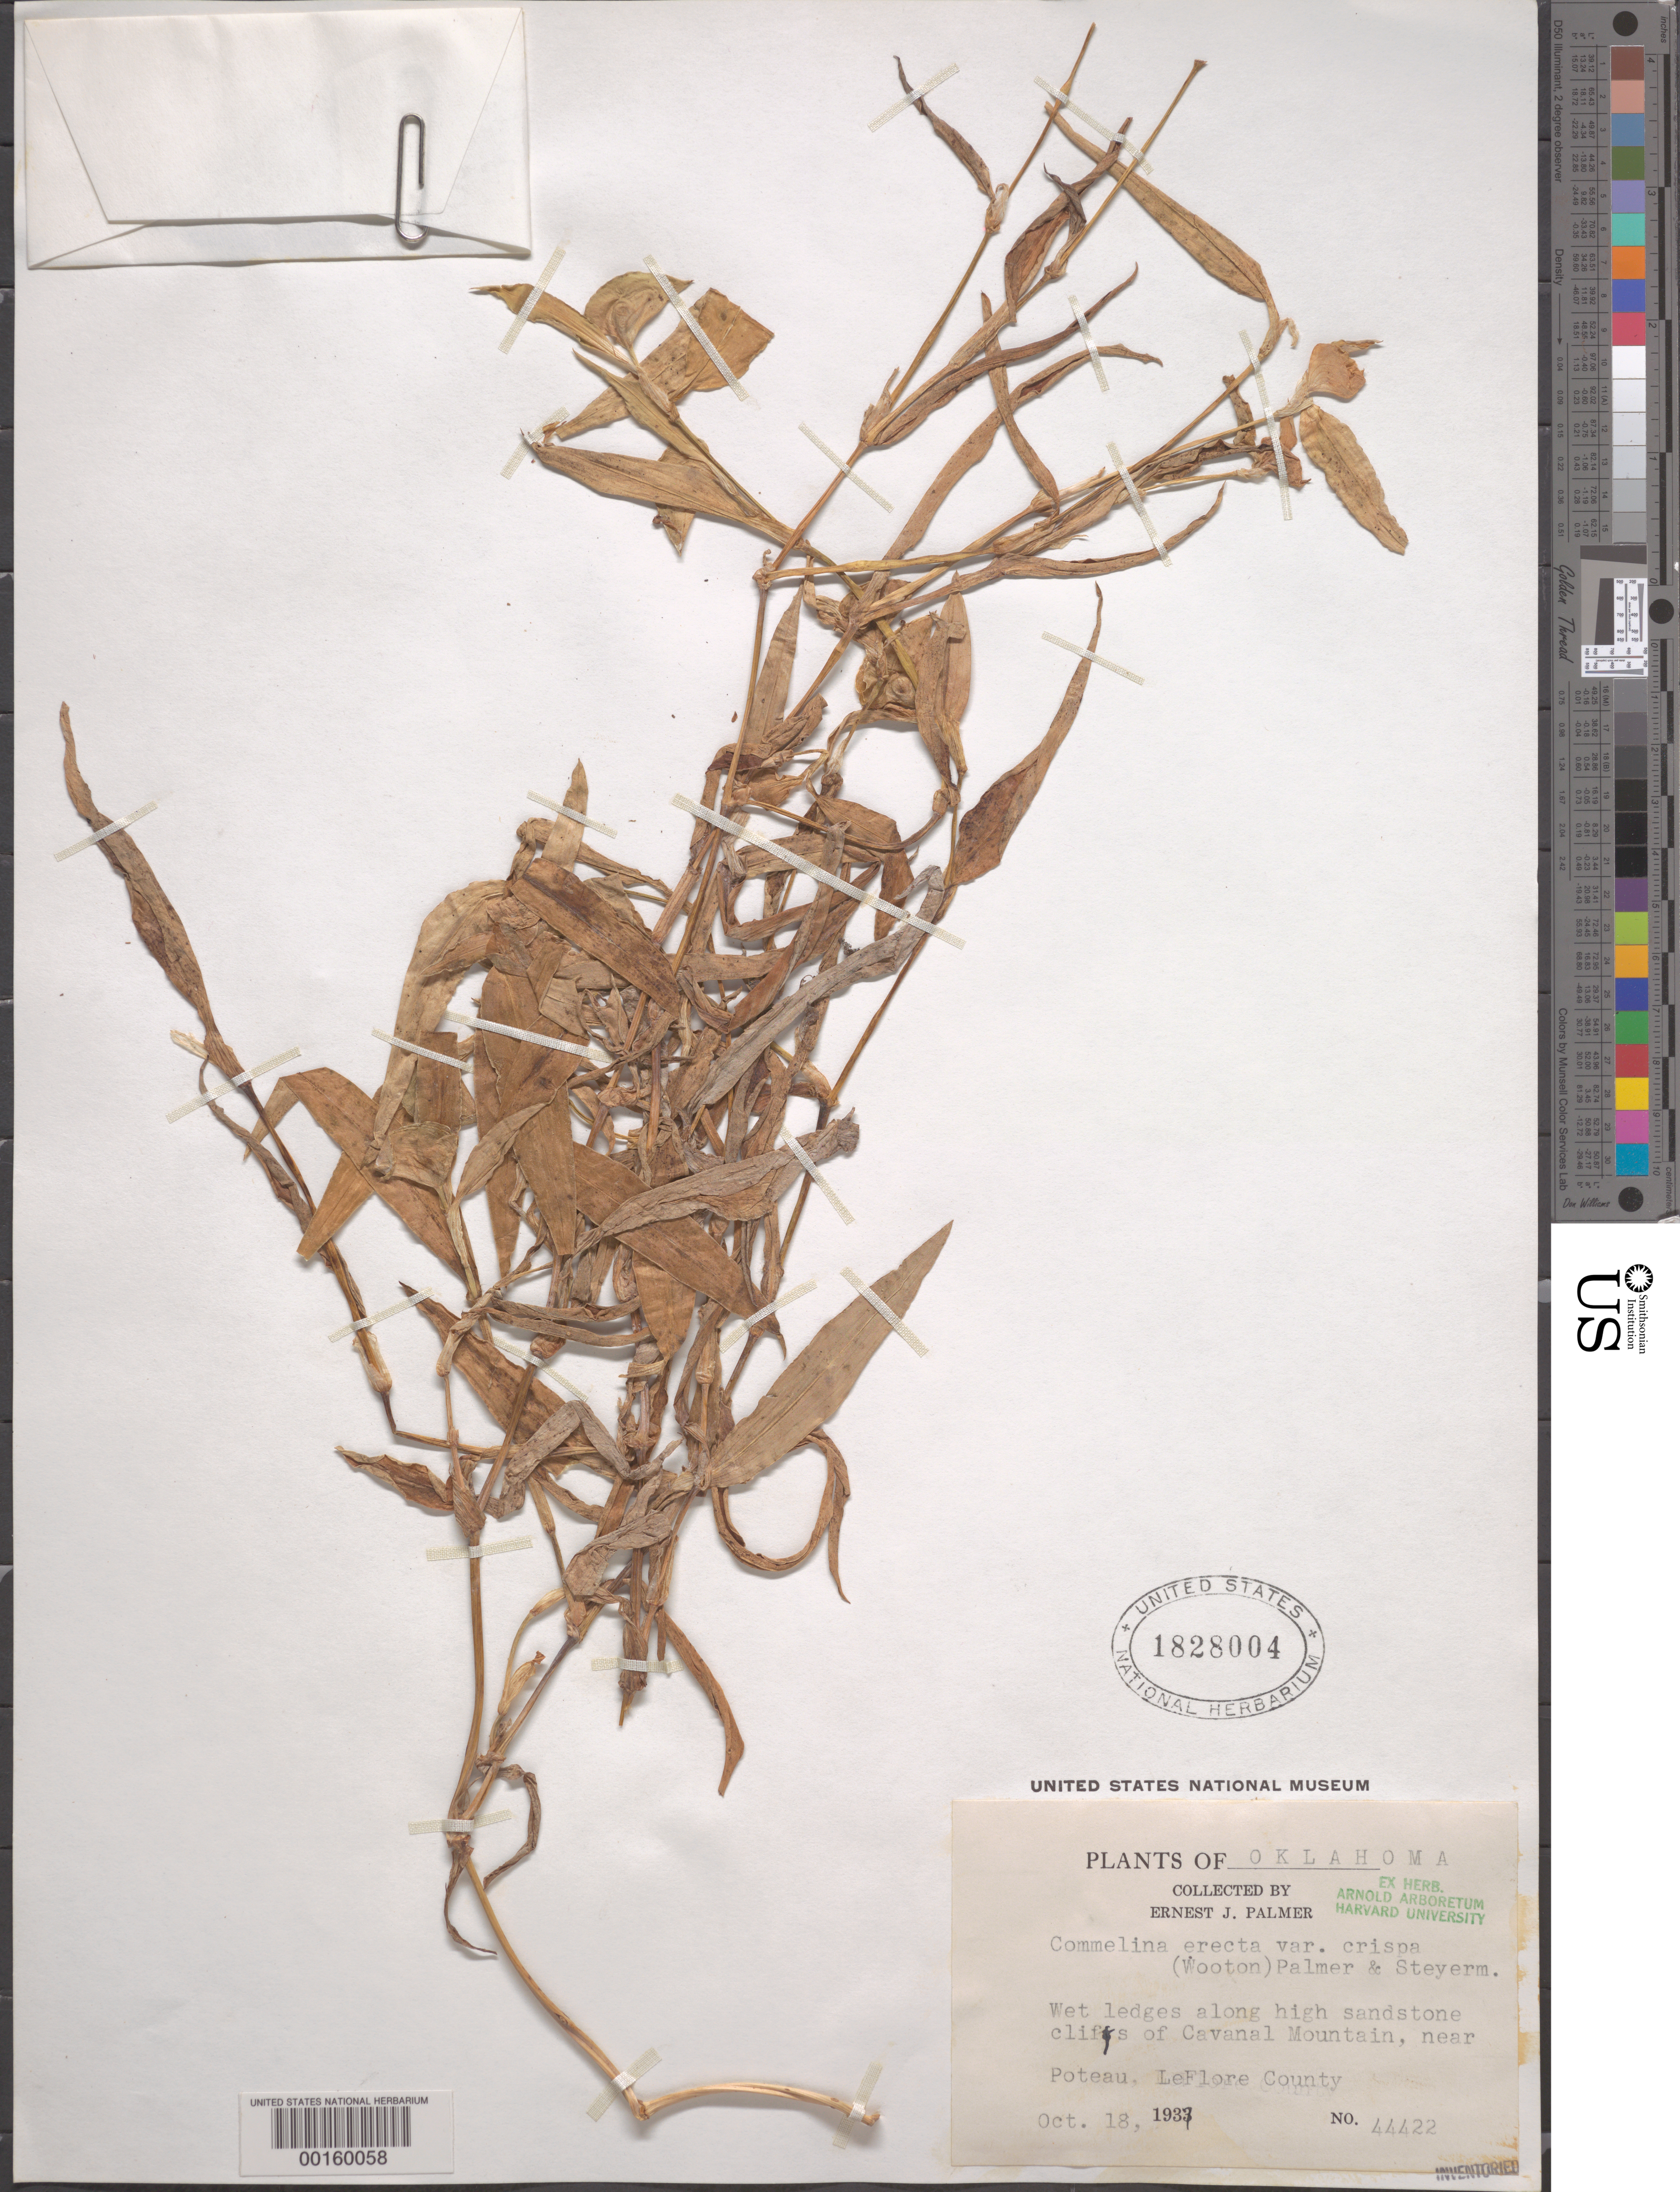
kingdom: Plantae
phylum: Tracheophyta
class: Liliopsida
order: Commelinales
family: Commelinaceae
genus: Commelina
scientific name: Commelina erecta var. crispa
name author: (Wooton) E.J. Palmer & Steyerm.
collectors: E. J. Palmer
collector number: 44422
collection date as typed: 18 Oct 1933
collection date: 1933-10-18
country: United States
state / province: Oklahoma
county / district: Le Flore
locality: Cavanal mt. near poteau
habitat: Wet ledges along high sandstone cliffs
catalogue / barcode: US 1828004